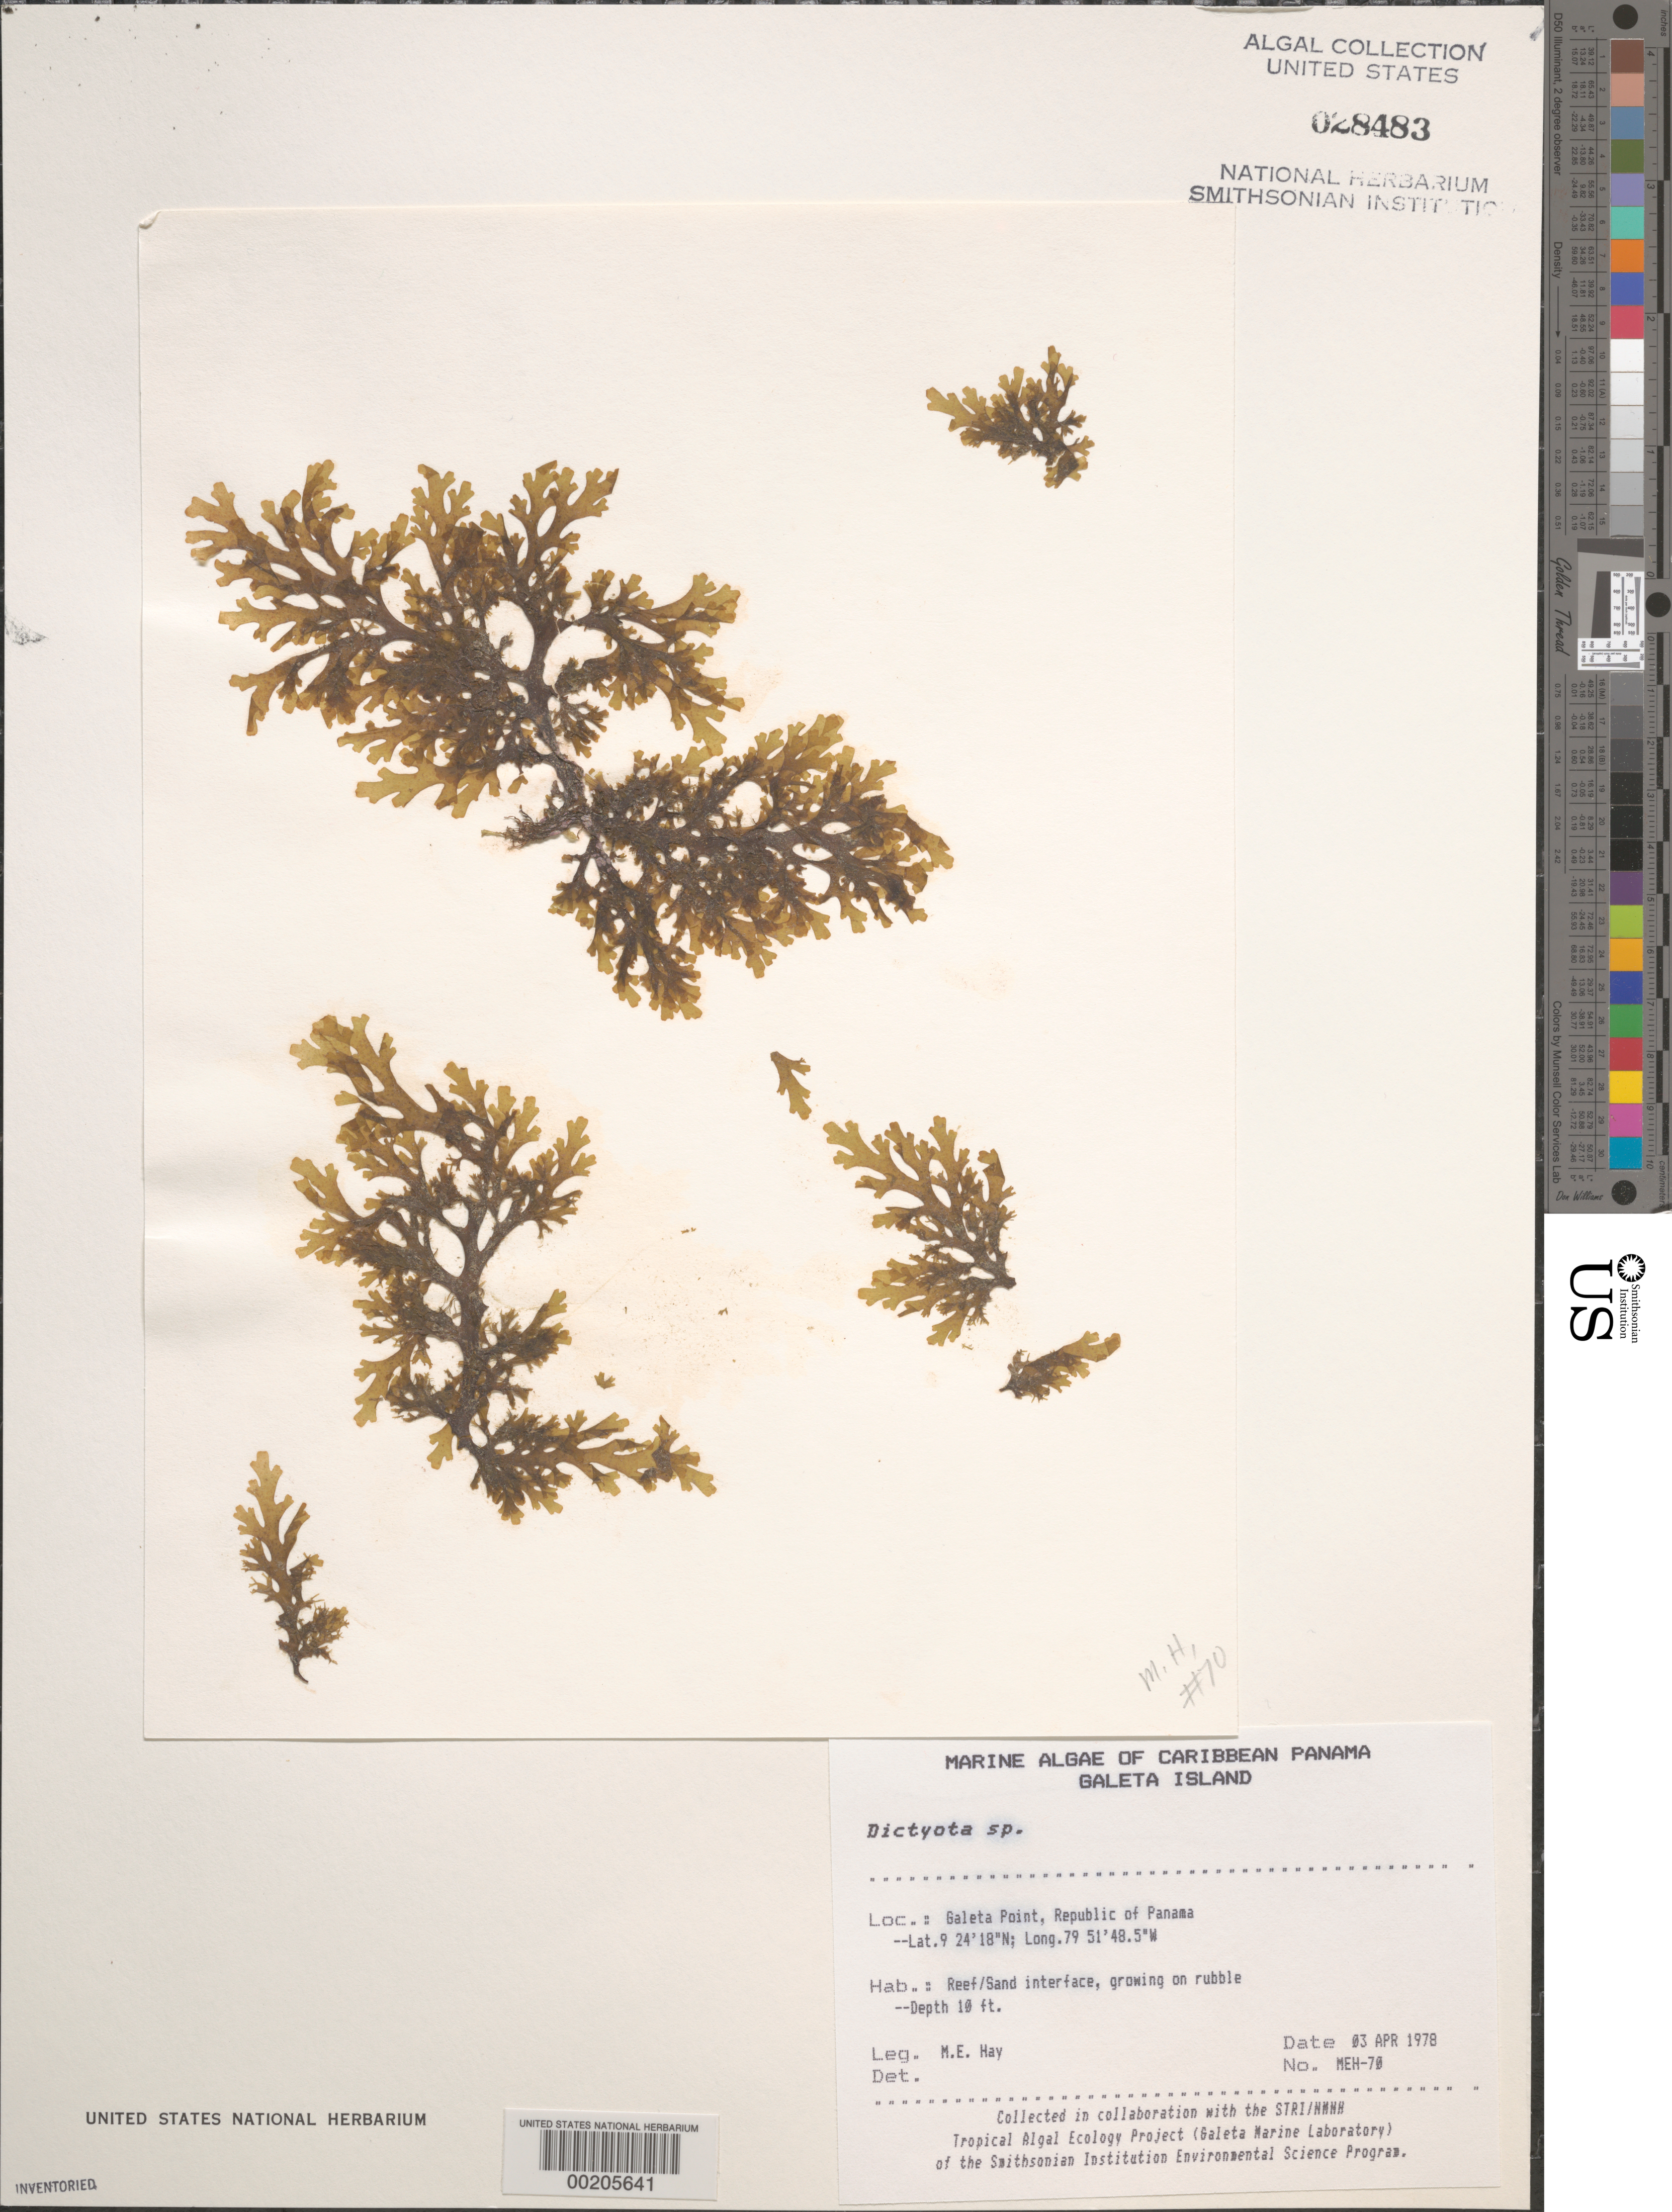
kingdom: Chromista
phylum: Ochrophyta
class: Phaeophyceae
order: Dictyotales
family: Dictyotaceae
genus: Dictyota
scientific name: Dictyota sp.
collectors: M. E. Hay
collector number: MEH-70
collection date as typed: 03 Apr 1979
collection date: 1979-04-03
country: Panama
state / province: Colón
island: Galeta Island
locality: Galeta Point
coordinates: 9 24' 18" N, 79 51' 48.5" W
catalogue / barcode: US 28483